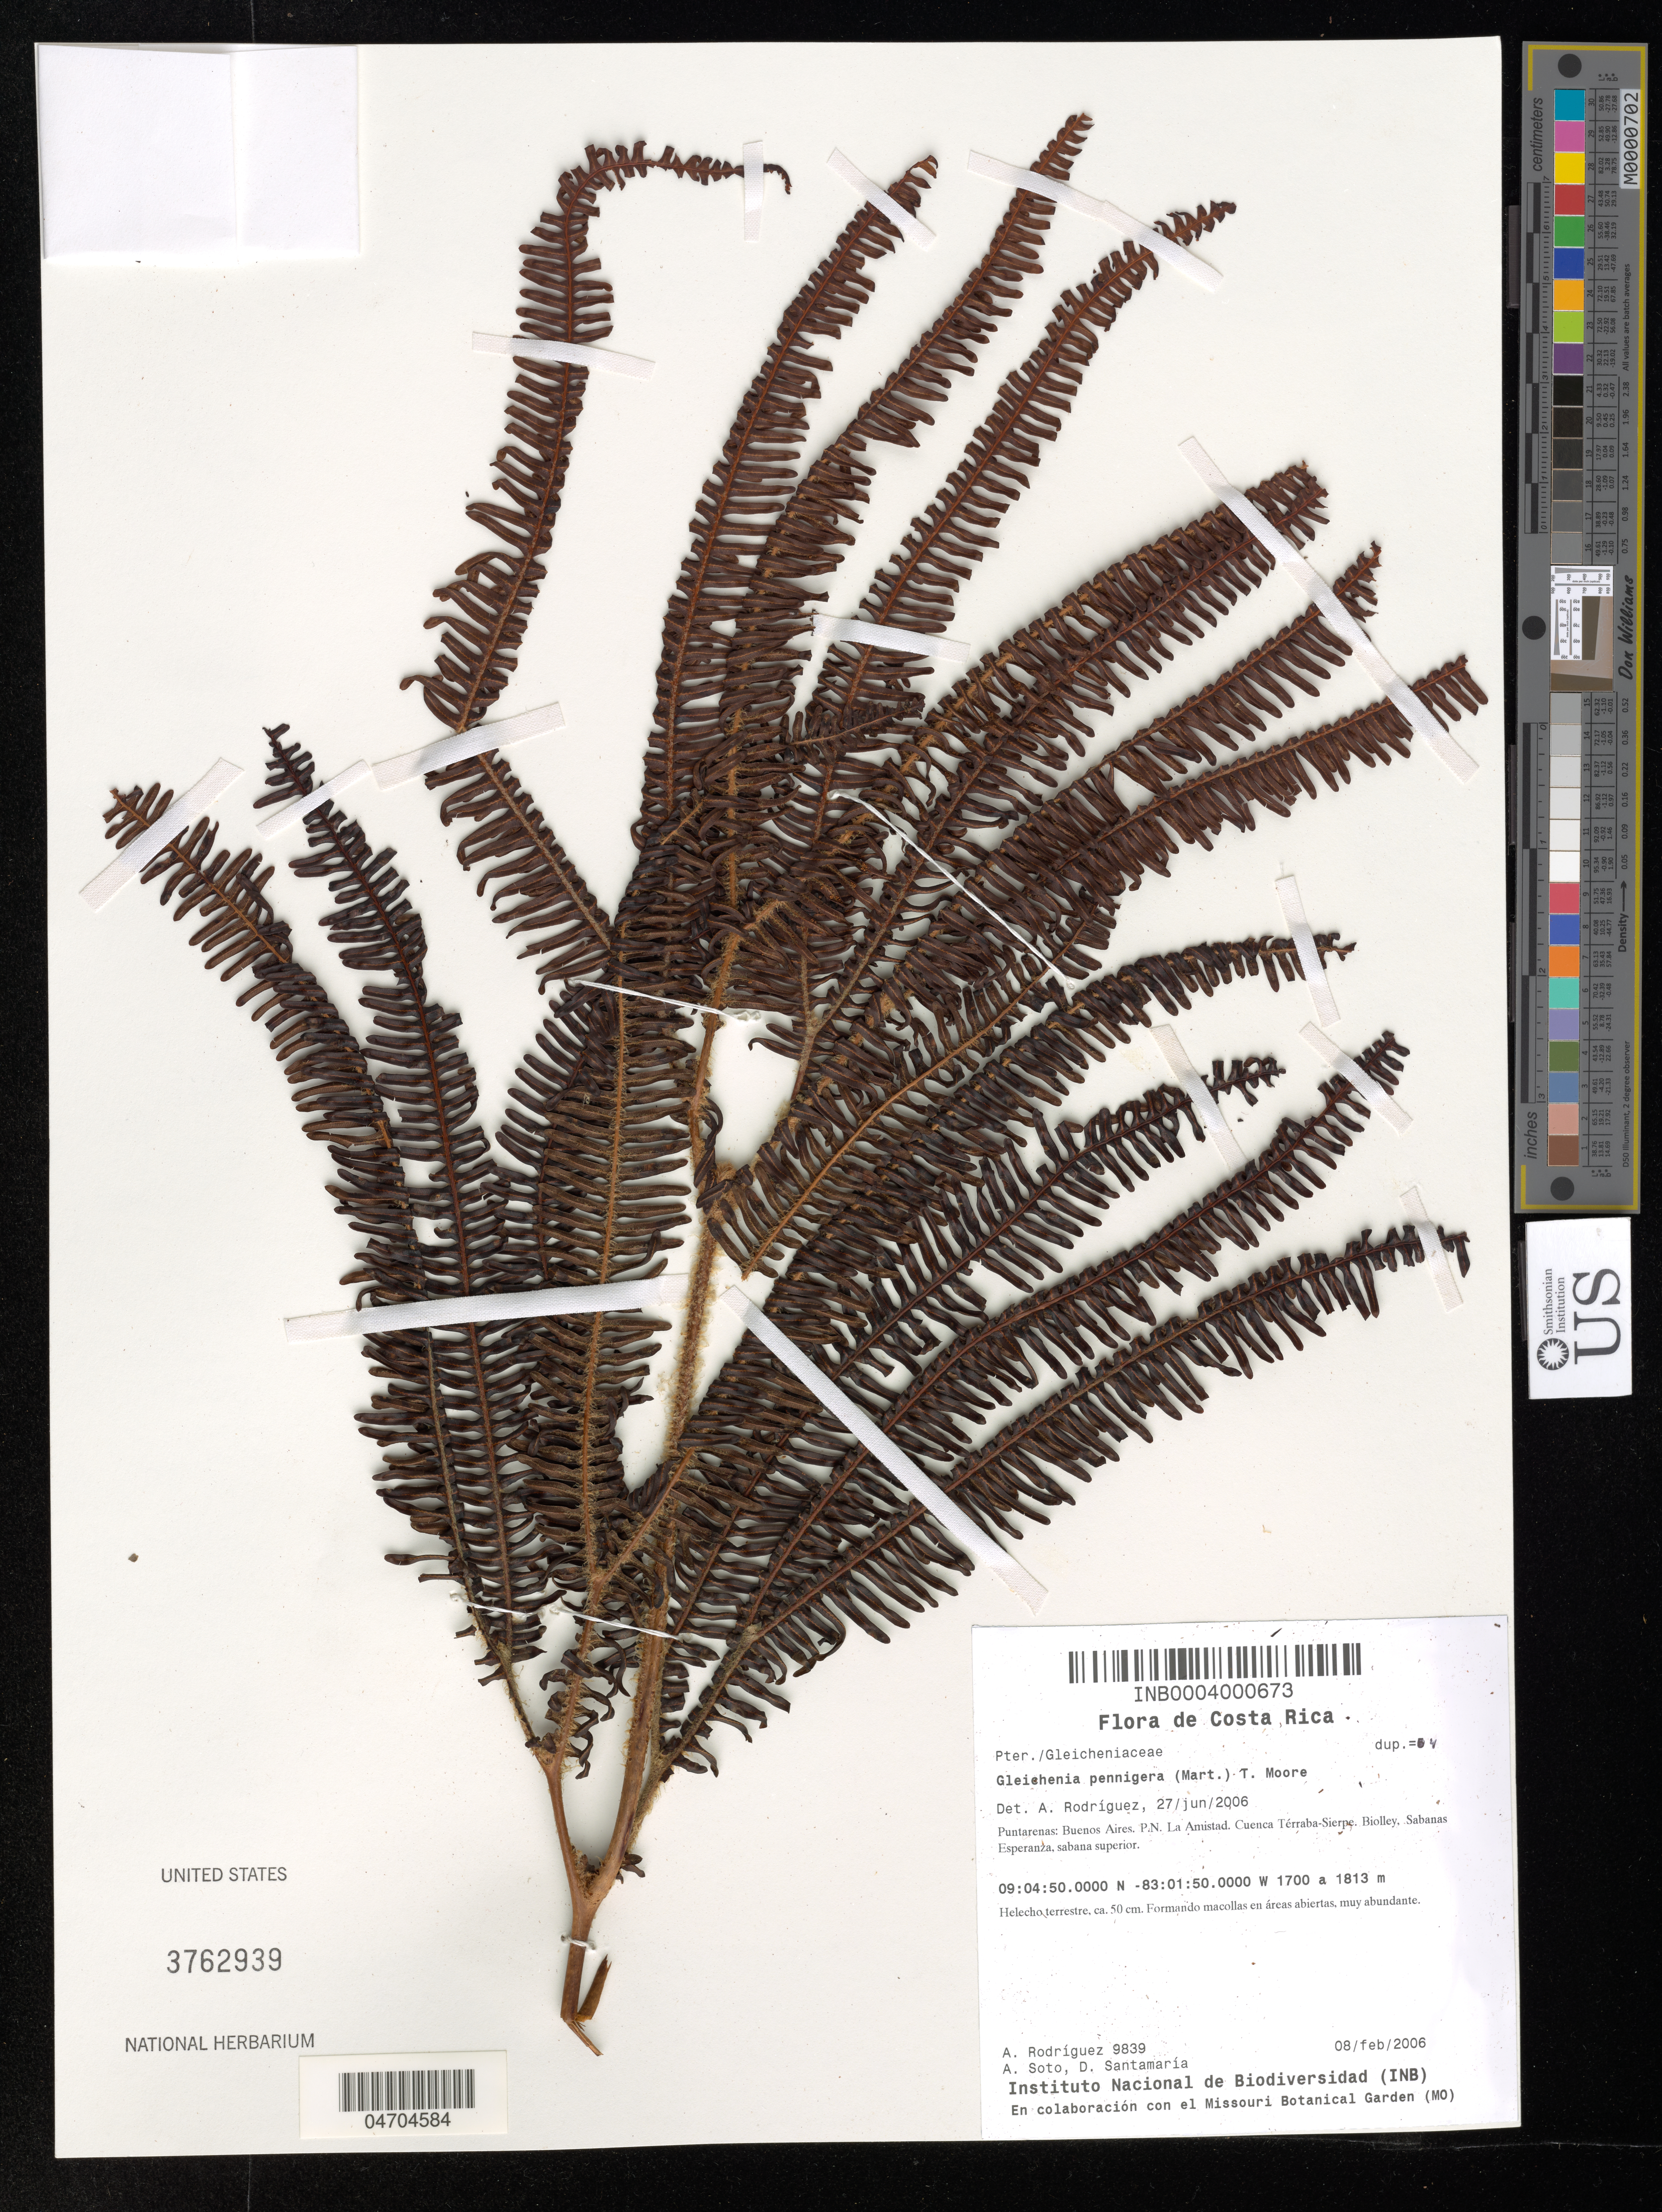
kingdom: Plantae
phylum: Tracheophyta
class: Polypodiopsida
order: Gleicheniales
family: Gleicheniaceae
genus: Sticherus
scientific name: Sticherus penniger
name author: (Mart.) Copel.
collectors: A. Rodríguez, A. Soto & D. Santamaria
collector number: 9839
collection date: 2006-02-08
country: Costa Rica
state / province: Puntarenas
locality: Buenos Aires. P. N. La Amistad. Cuenca Térraba-Sierpe. Biolley. Sabanas Esperanza, sabana superior.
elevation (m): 1700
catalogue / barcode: US 3762939